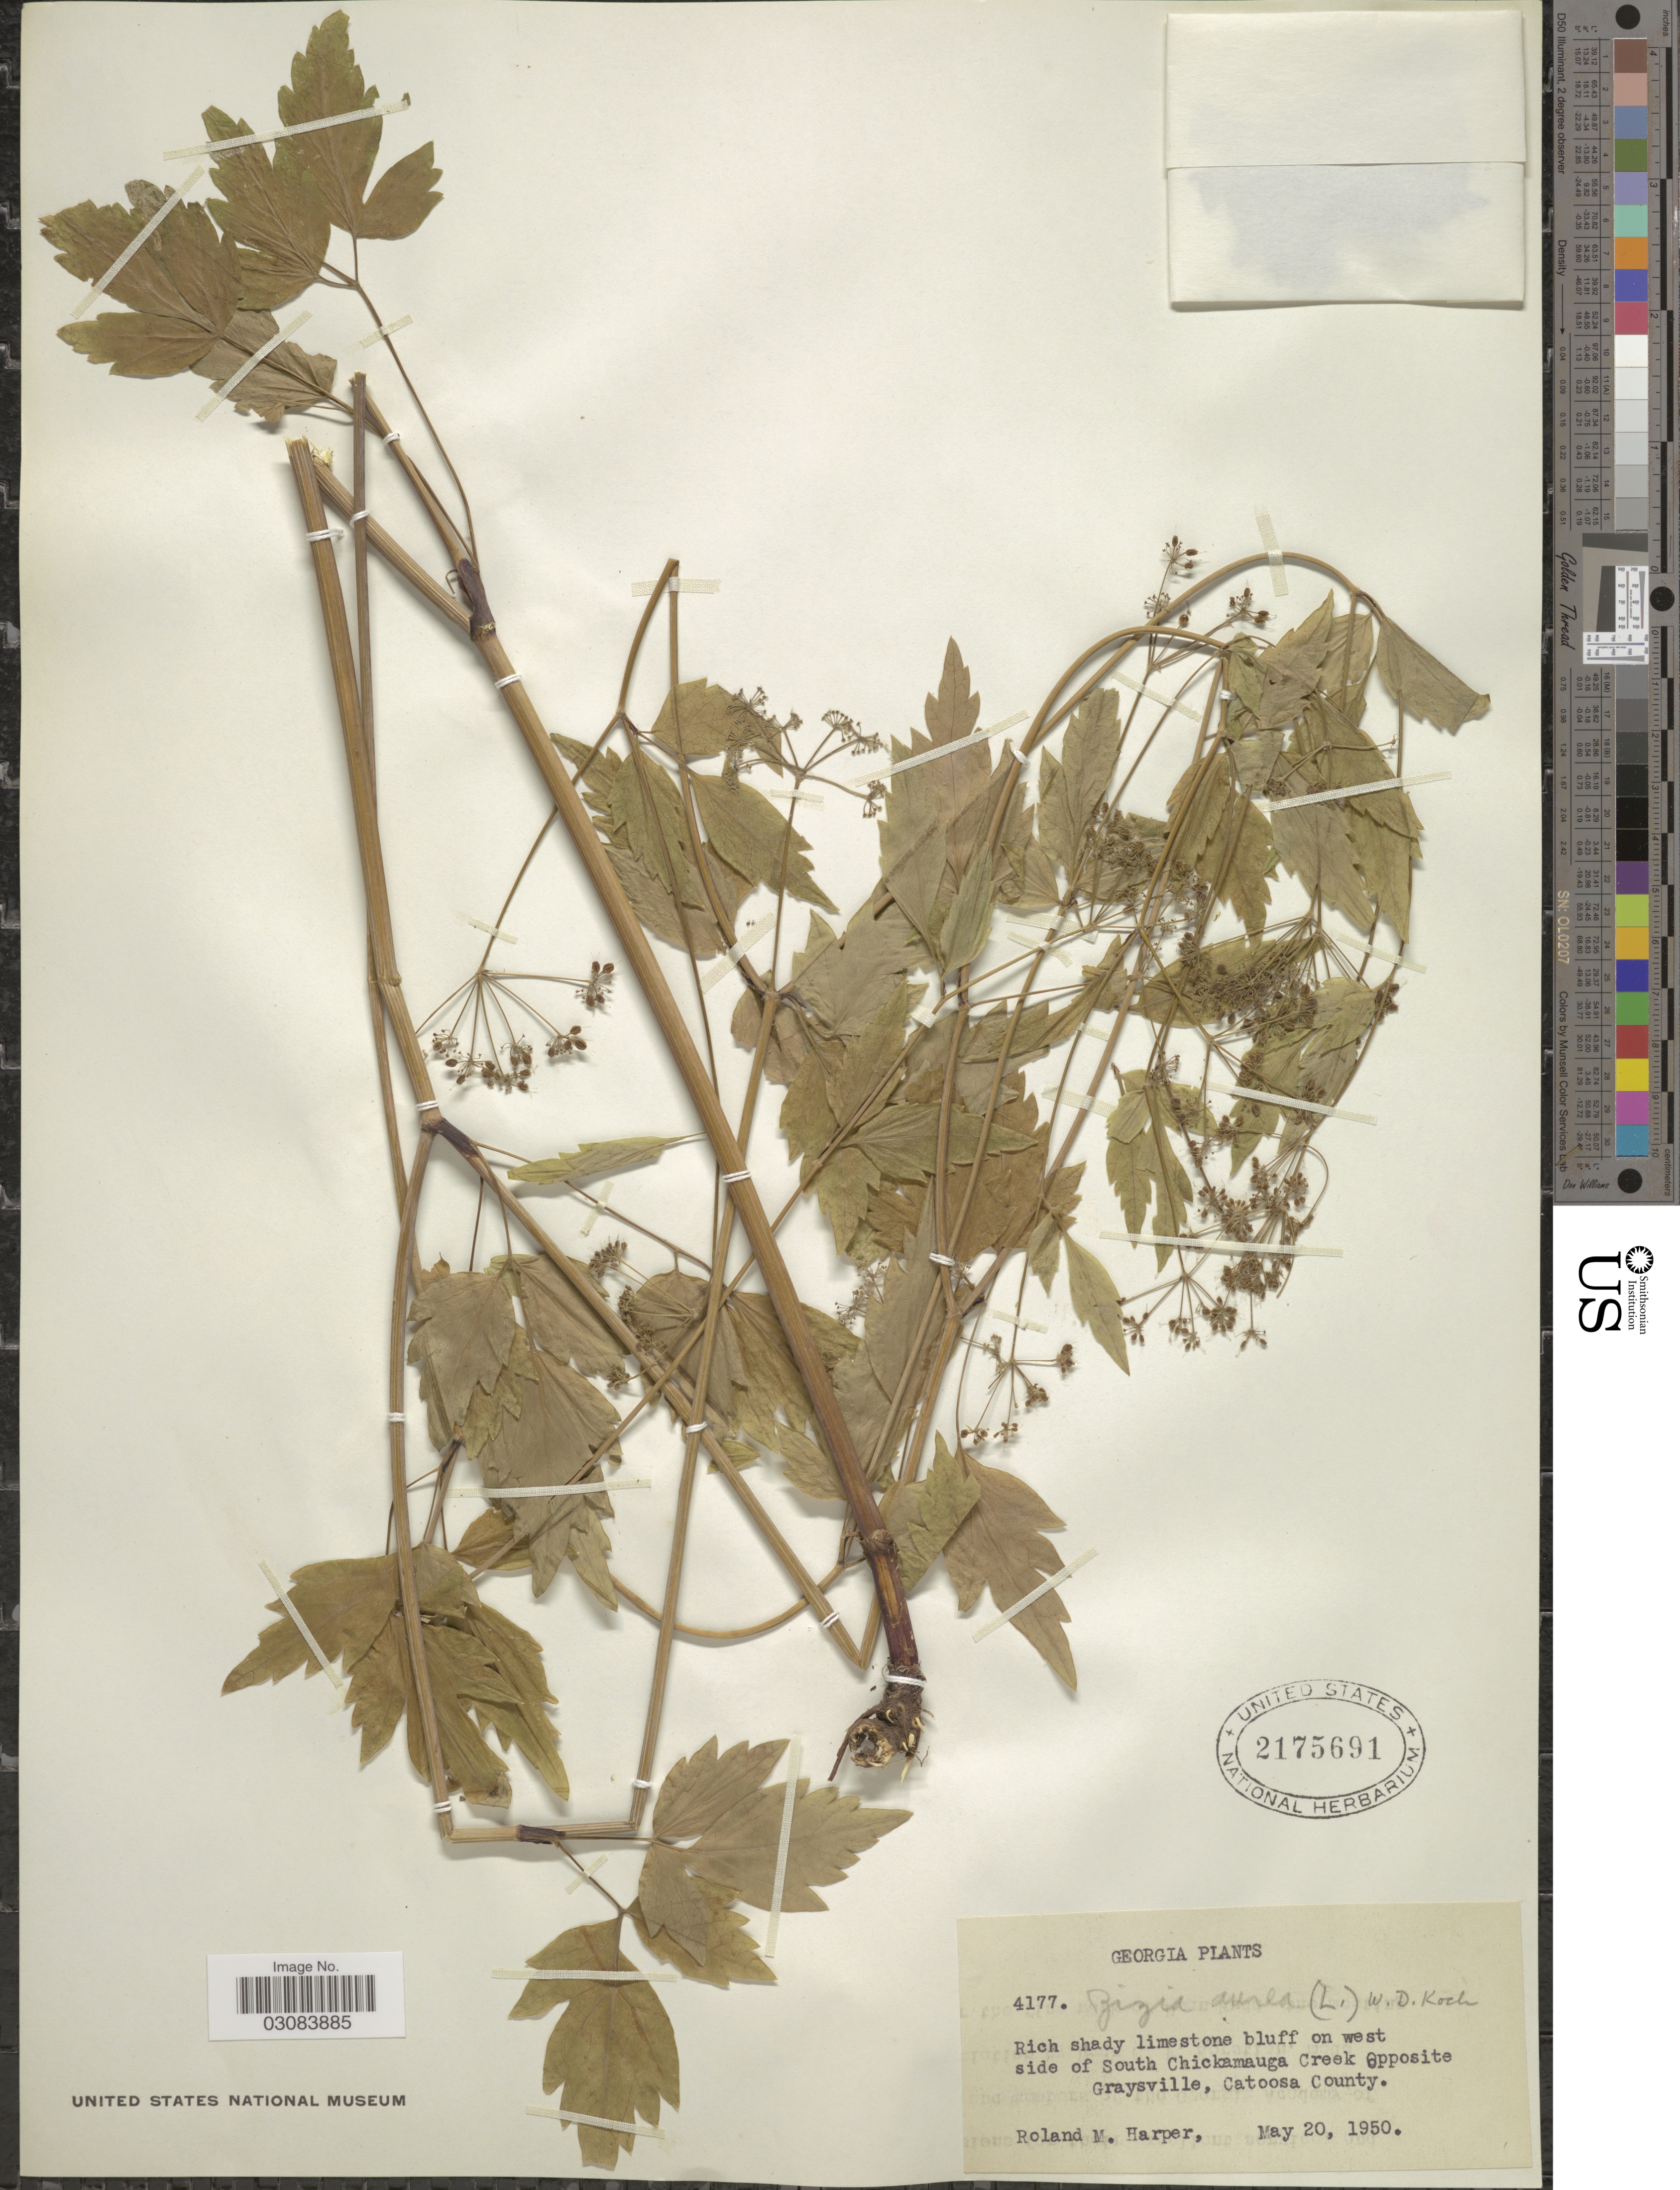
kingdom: Plantae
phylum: Tracheophyta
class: Magnoliopsida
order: Apiales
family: Apiaceae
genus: Zizia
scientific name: Zizia aurea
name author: (L.) Koch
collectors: R. M. Harper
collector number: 4177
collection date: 1950-05-20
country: United States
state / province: Georgia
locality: On west side of South Chickamauga Creek Opposite Graysville, Catoosa County.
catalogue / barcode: US 2175691